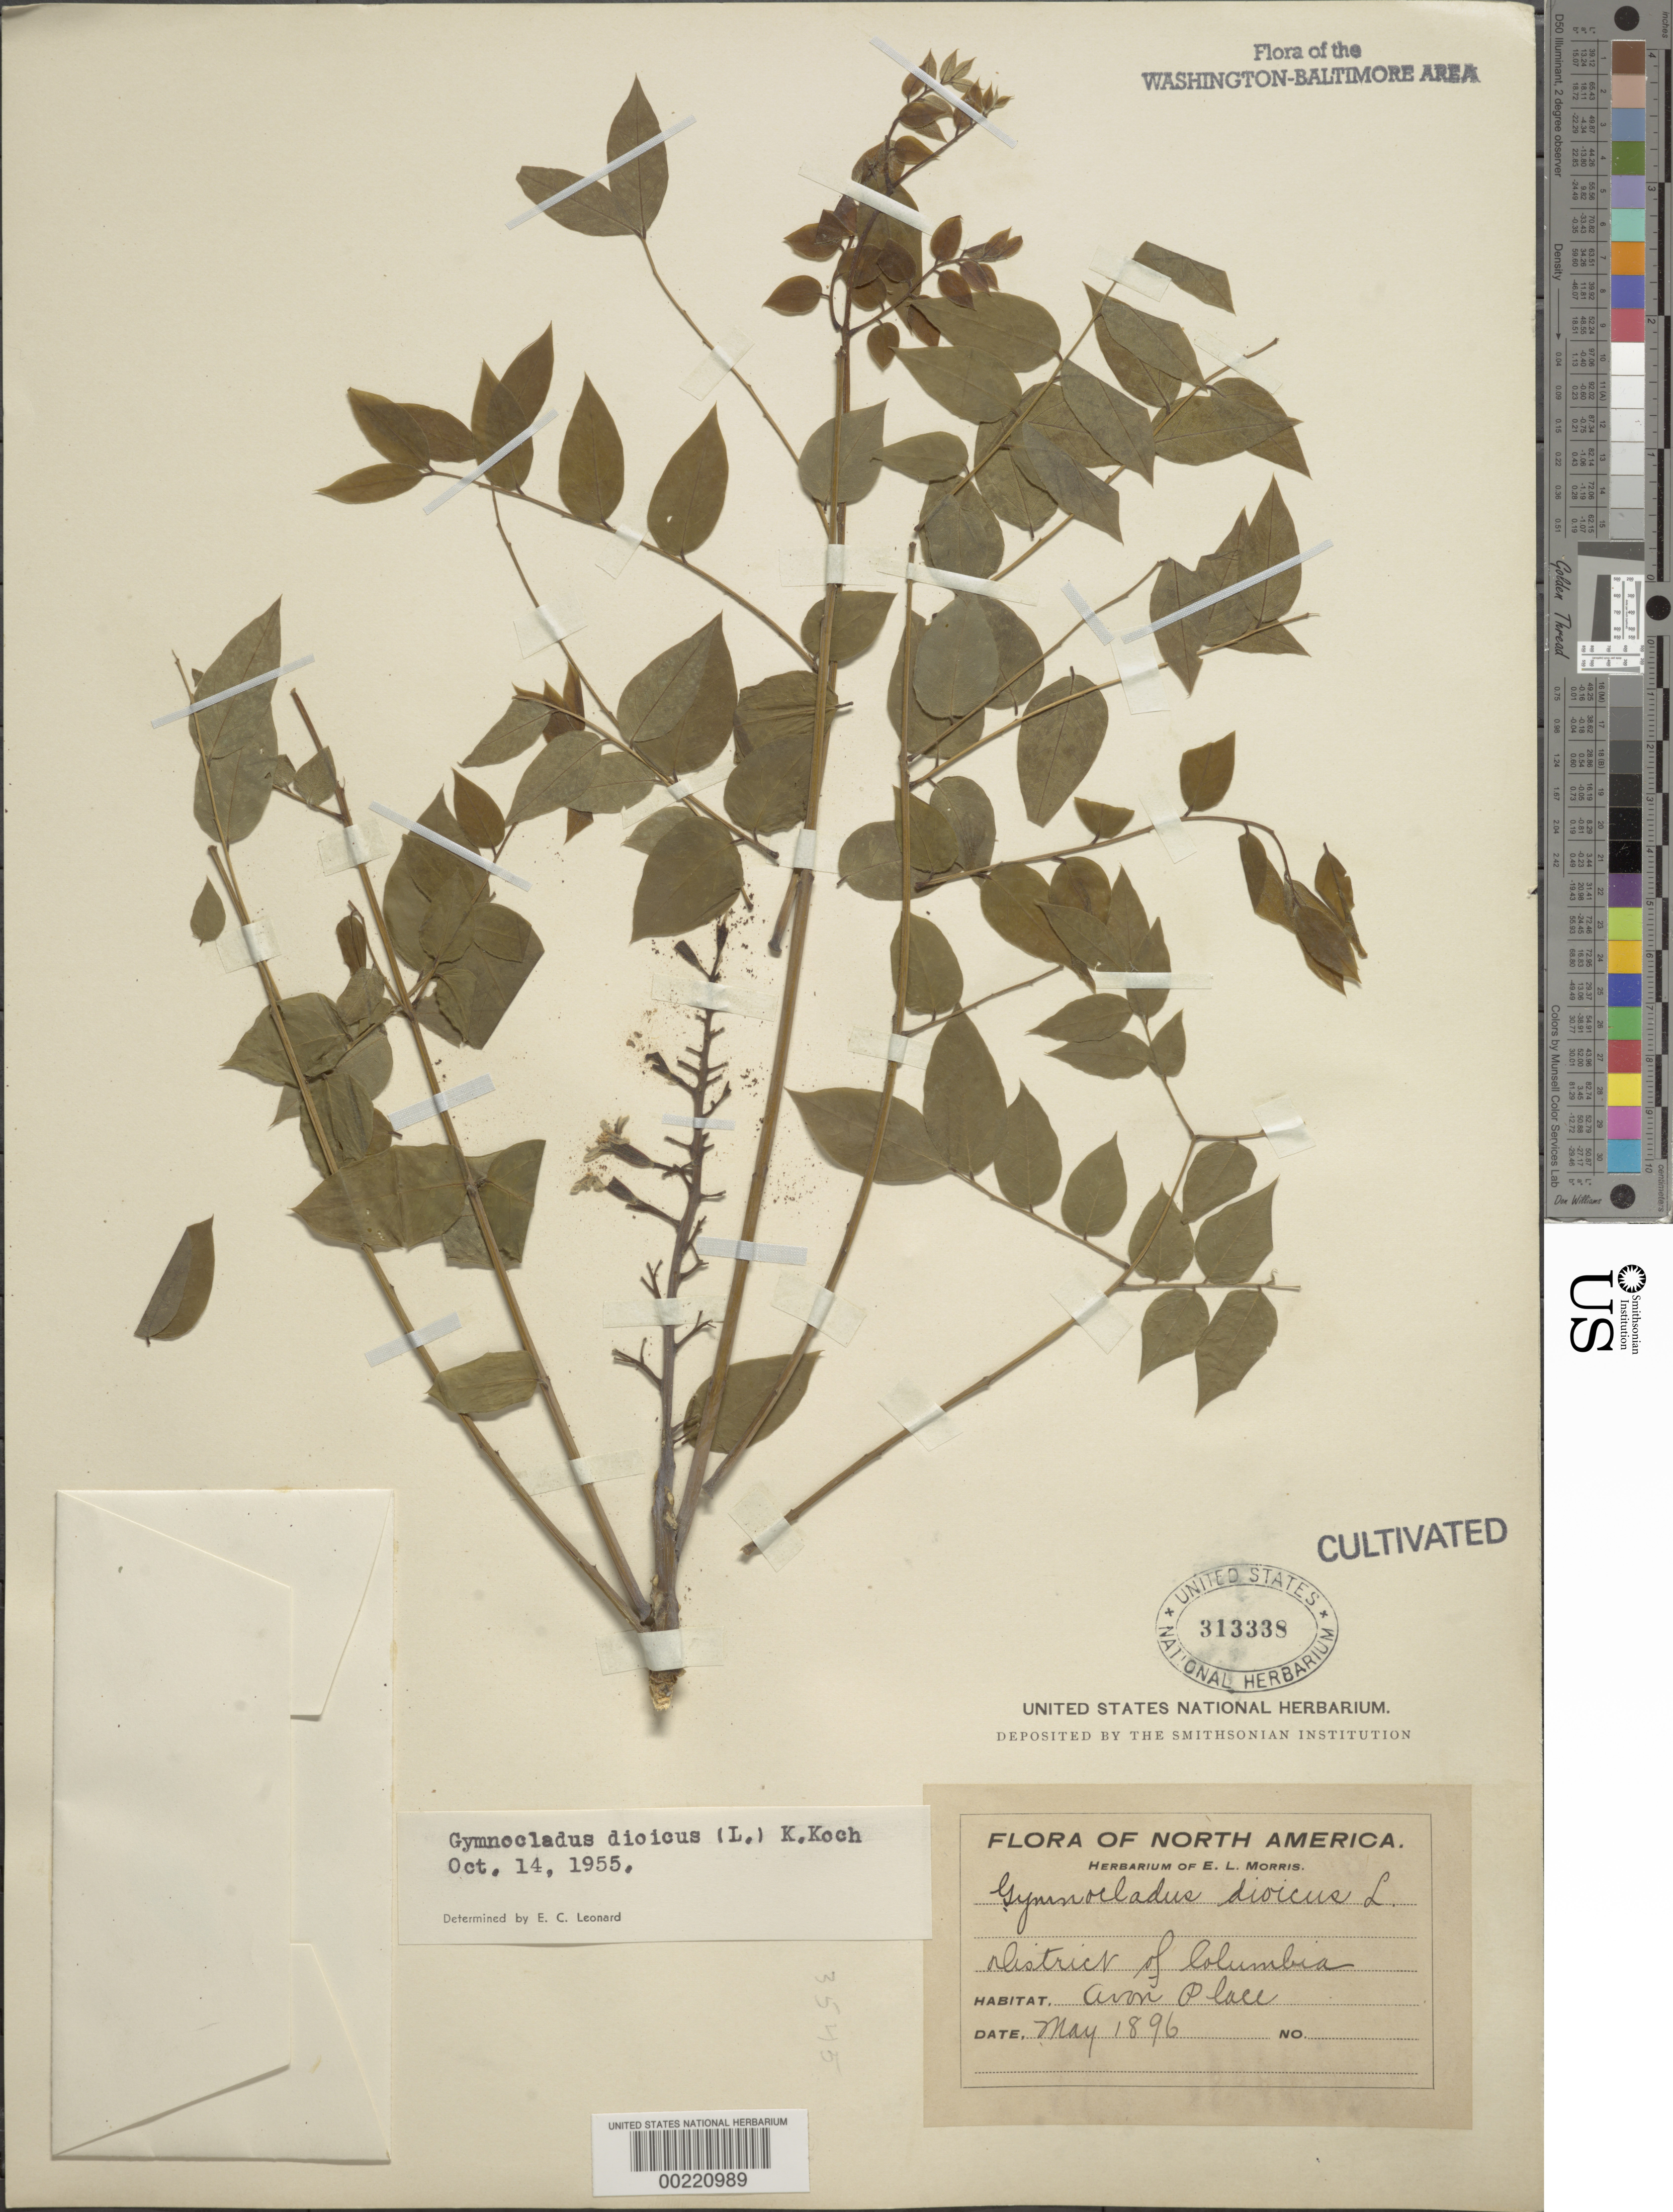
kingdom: Plantae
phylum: Tracheophyta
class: Magnoliopsida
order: Fabales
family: Fabaceae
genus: Gymnocladus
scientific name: Gymnocladus dioicus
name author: (L.) K. Koch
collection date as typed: May 1896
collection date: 1896-05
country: United States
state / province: District of Columbia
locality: Avon Place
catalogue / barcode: US 313338